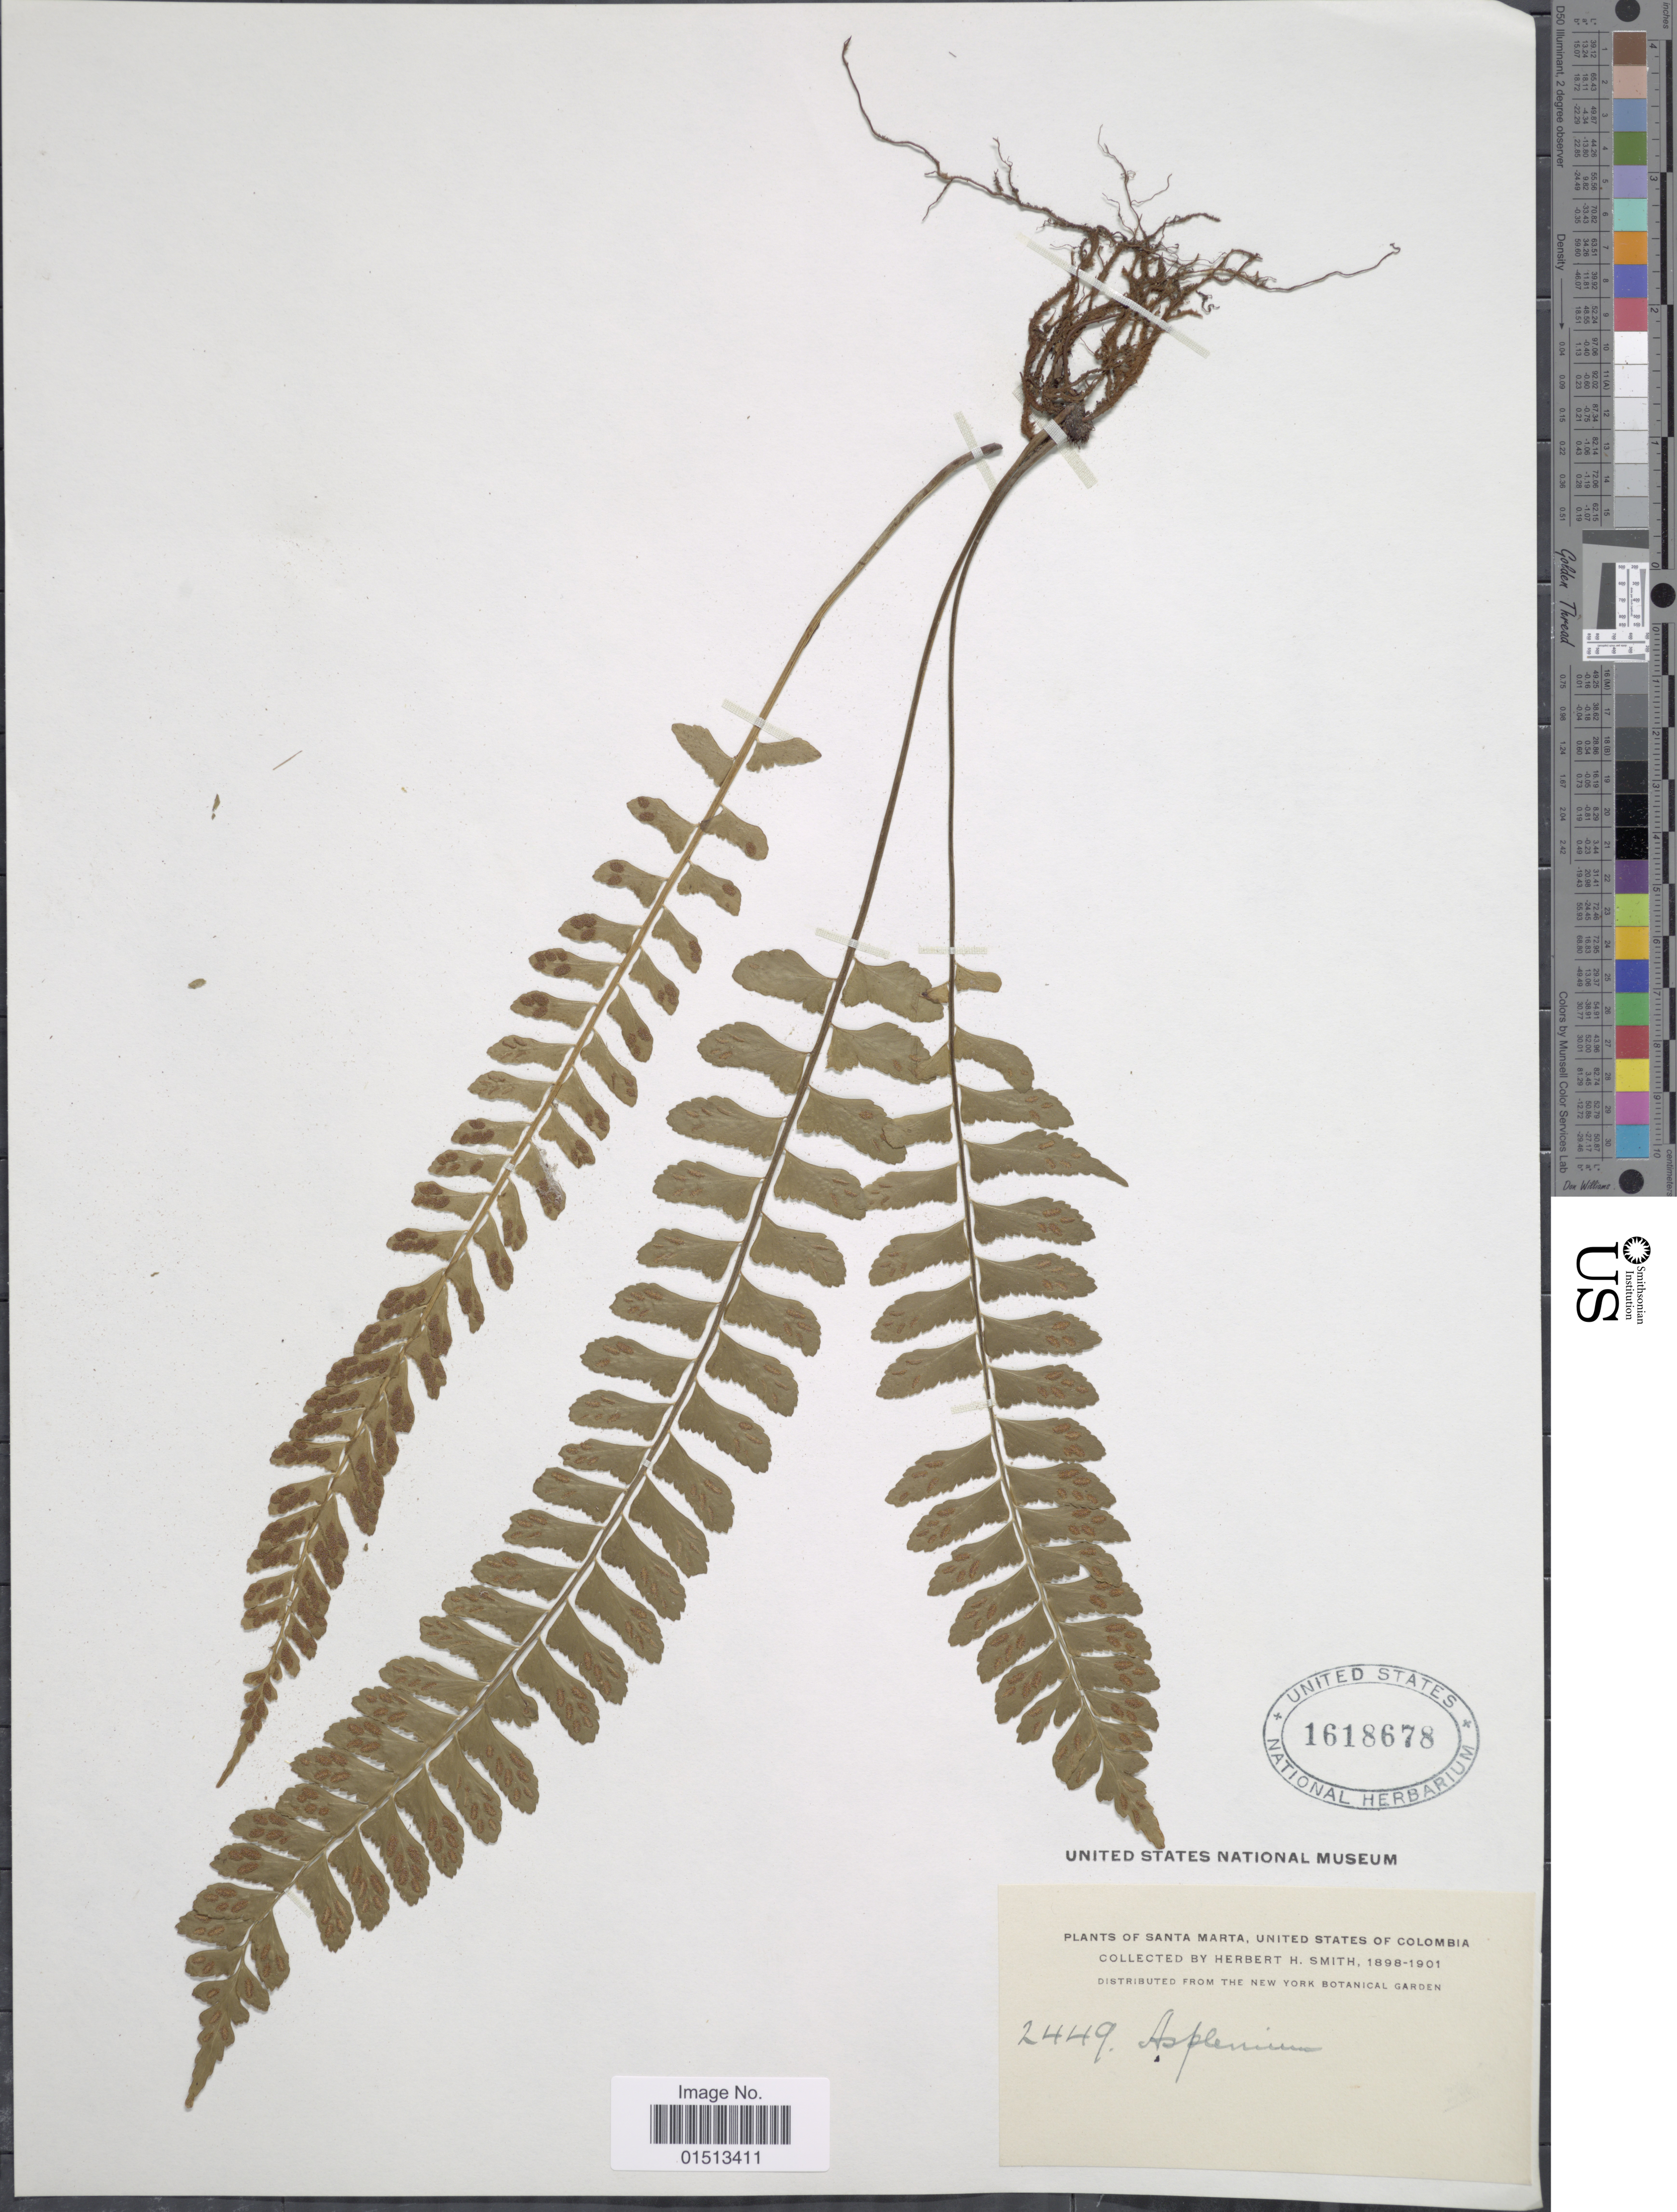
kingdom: Plantae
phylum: Tracheophyta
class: Polypodiopsida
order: Polypodiales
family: Aspleniaceae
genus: Asplenium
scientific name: Asplenium sp.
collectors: Herbert H. Smith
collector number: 2449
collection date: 1898/1901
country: Colombia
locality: Santa Marta, United States of Colombia.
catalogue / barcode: US 1618678